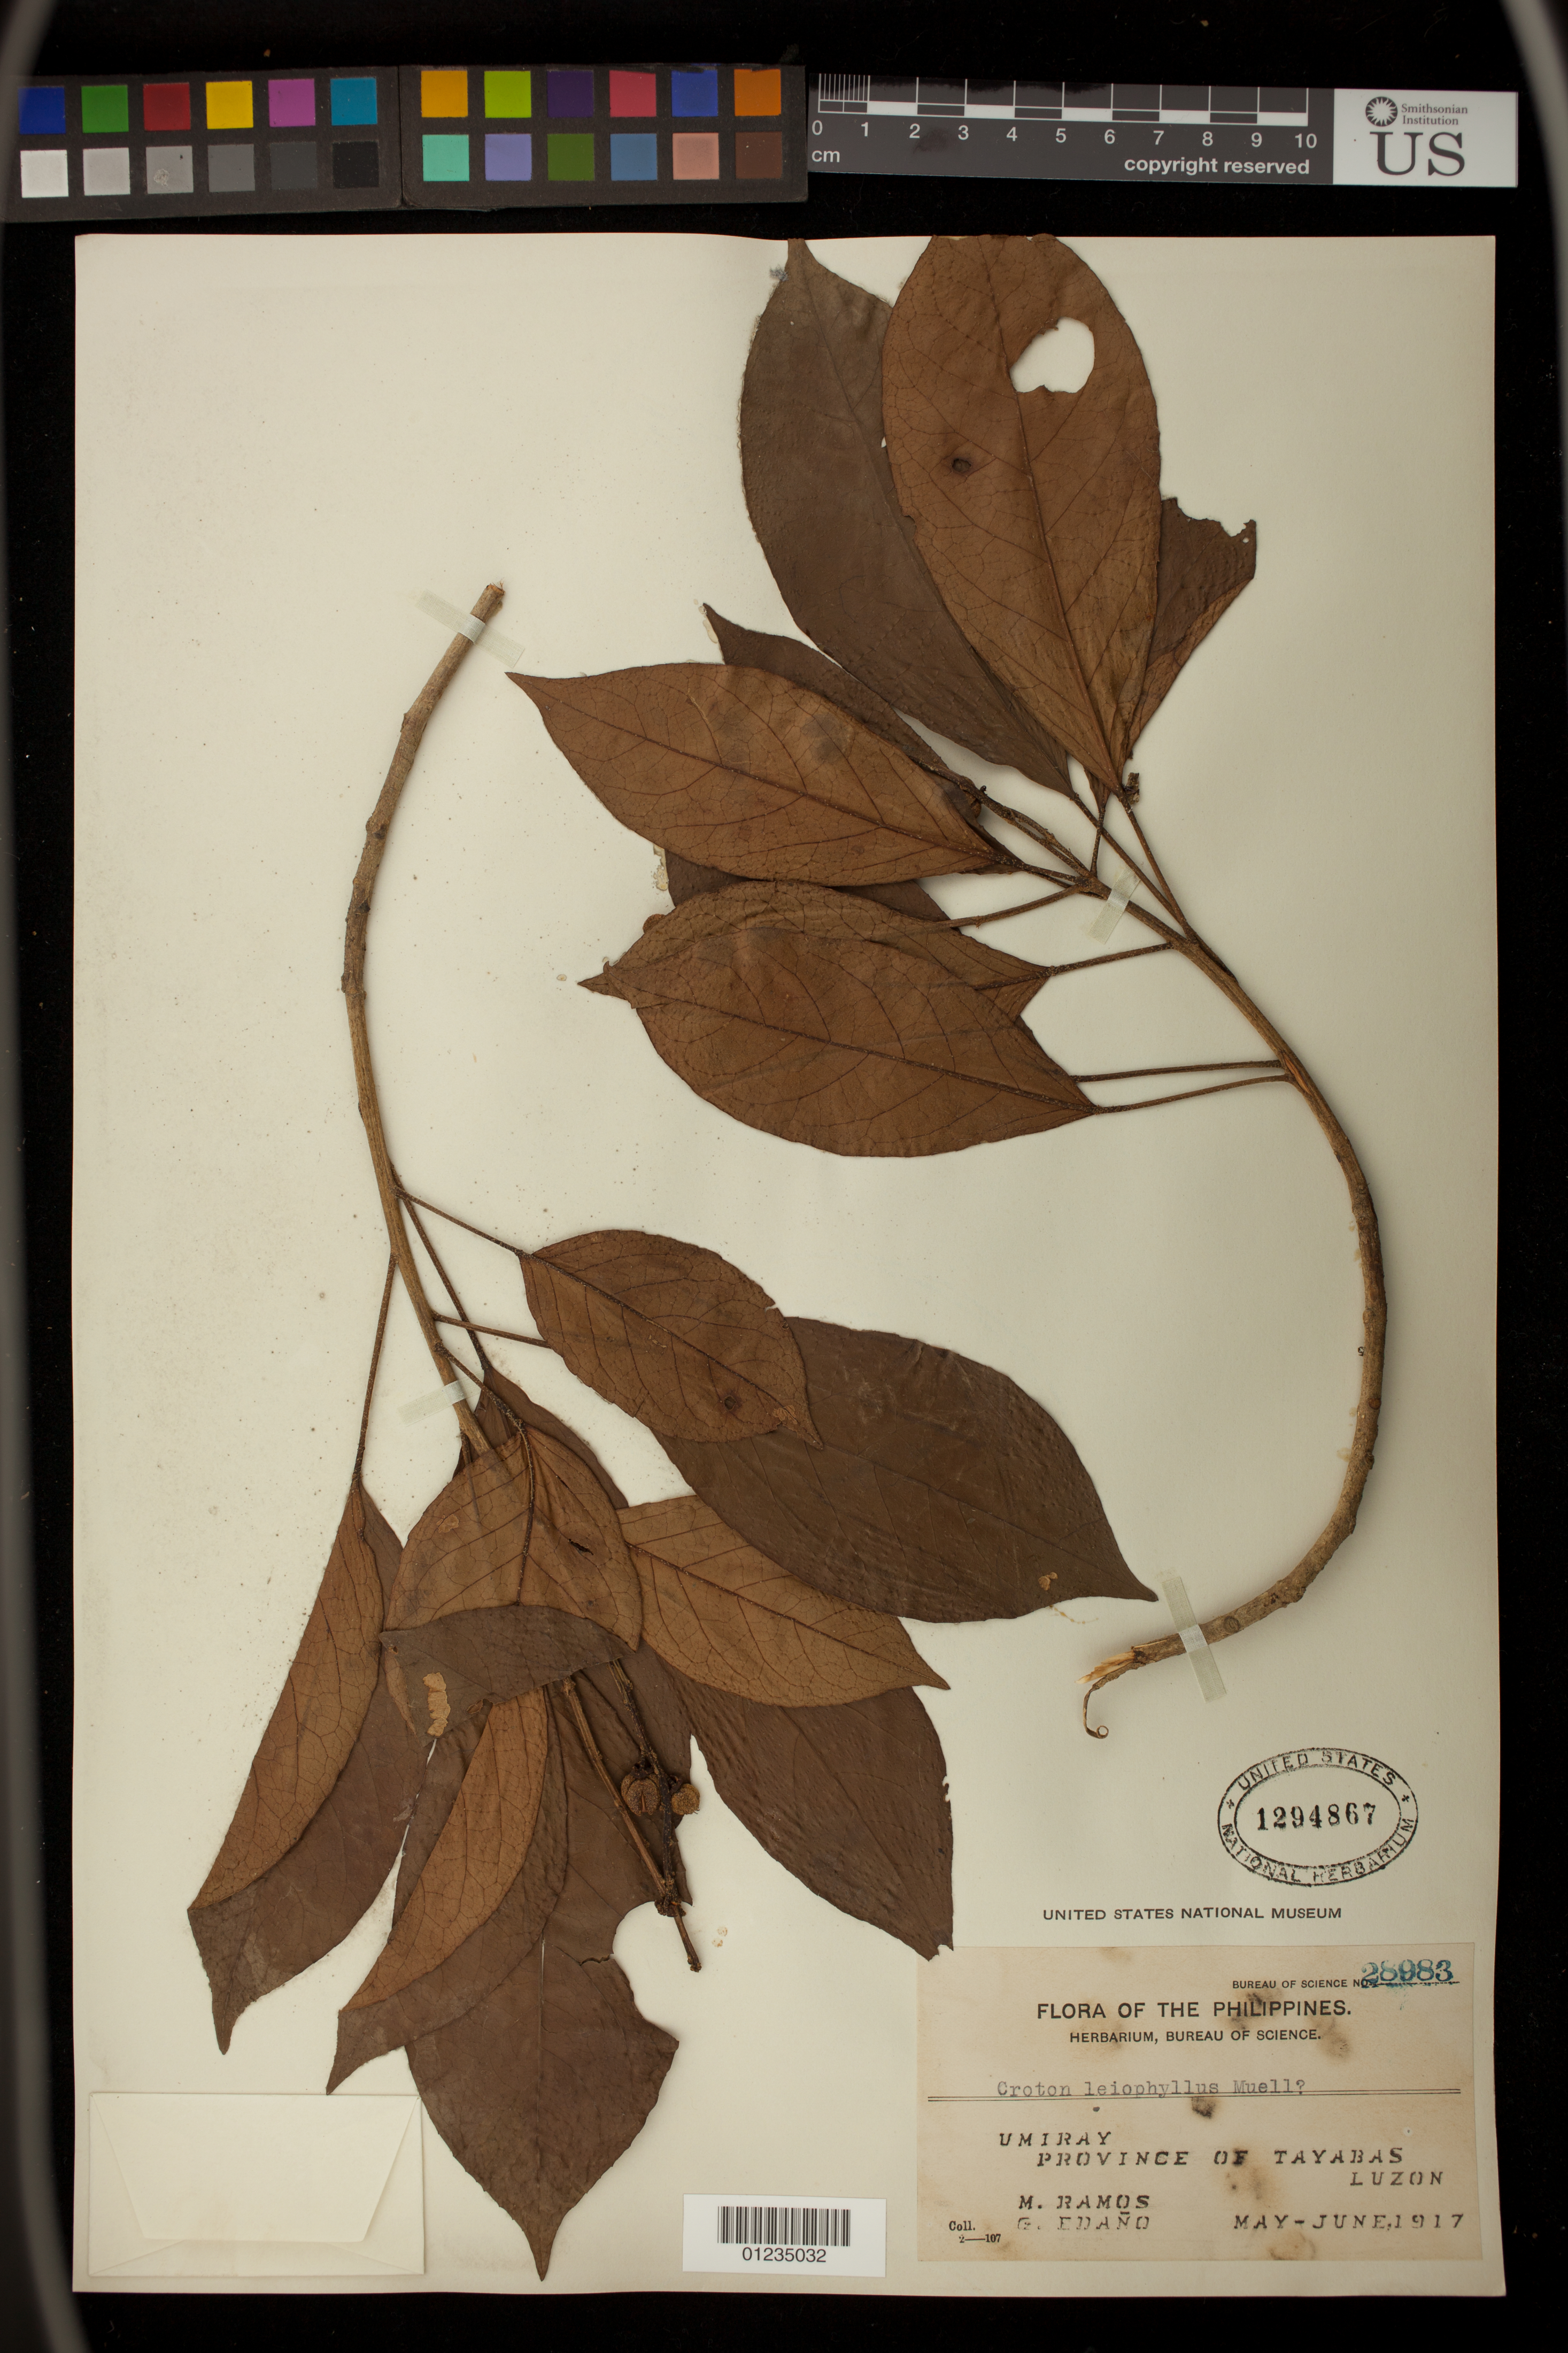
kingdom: Plantae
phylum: Tracheophyta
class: Magnoliopsida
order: Malpighiales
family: Euphorbiaceae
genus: Croton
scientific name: Croton leiophyllus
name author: Müll. Arg.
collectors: M. Ramos & G. Edaño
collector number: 28983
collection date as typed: May-Jun 1917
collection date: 1917-05/1917-06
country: Philippines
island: Luzon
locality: Tayabas, Umiray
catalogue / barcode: US 1294867